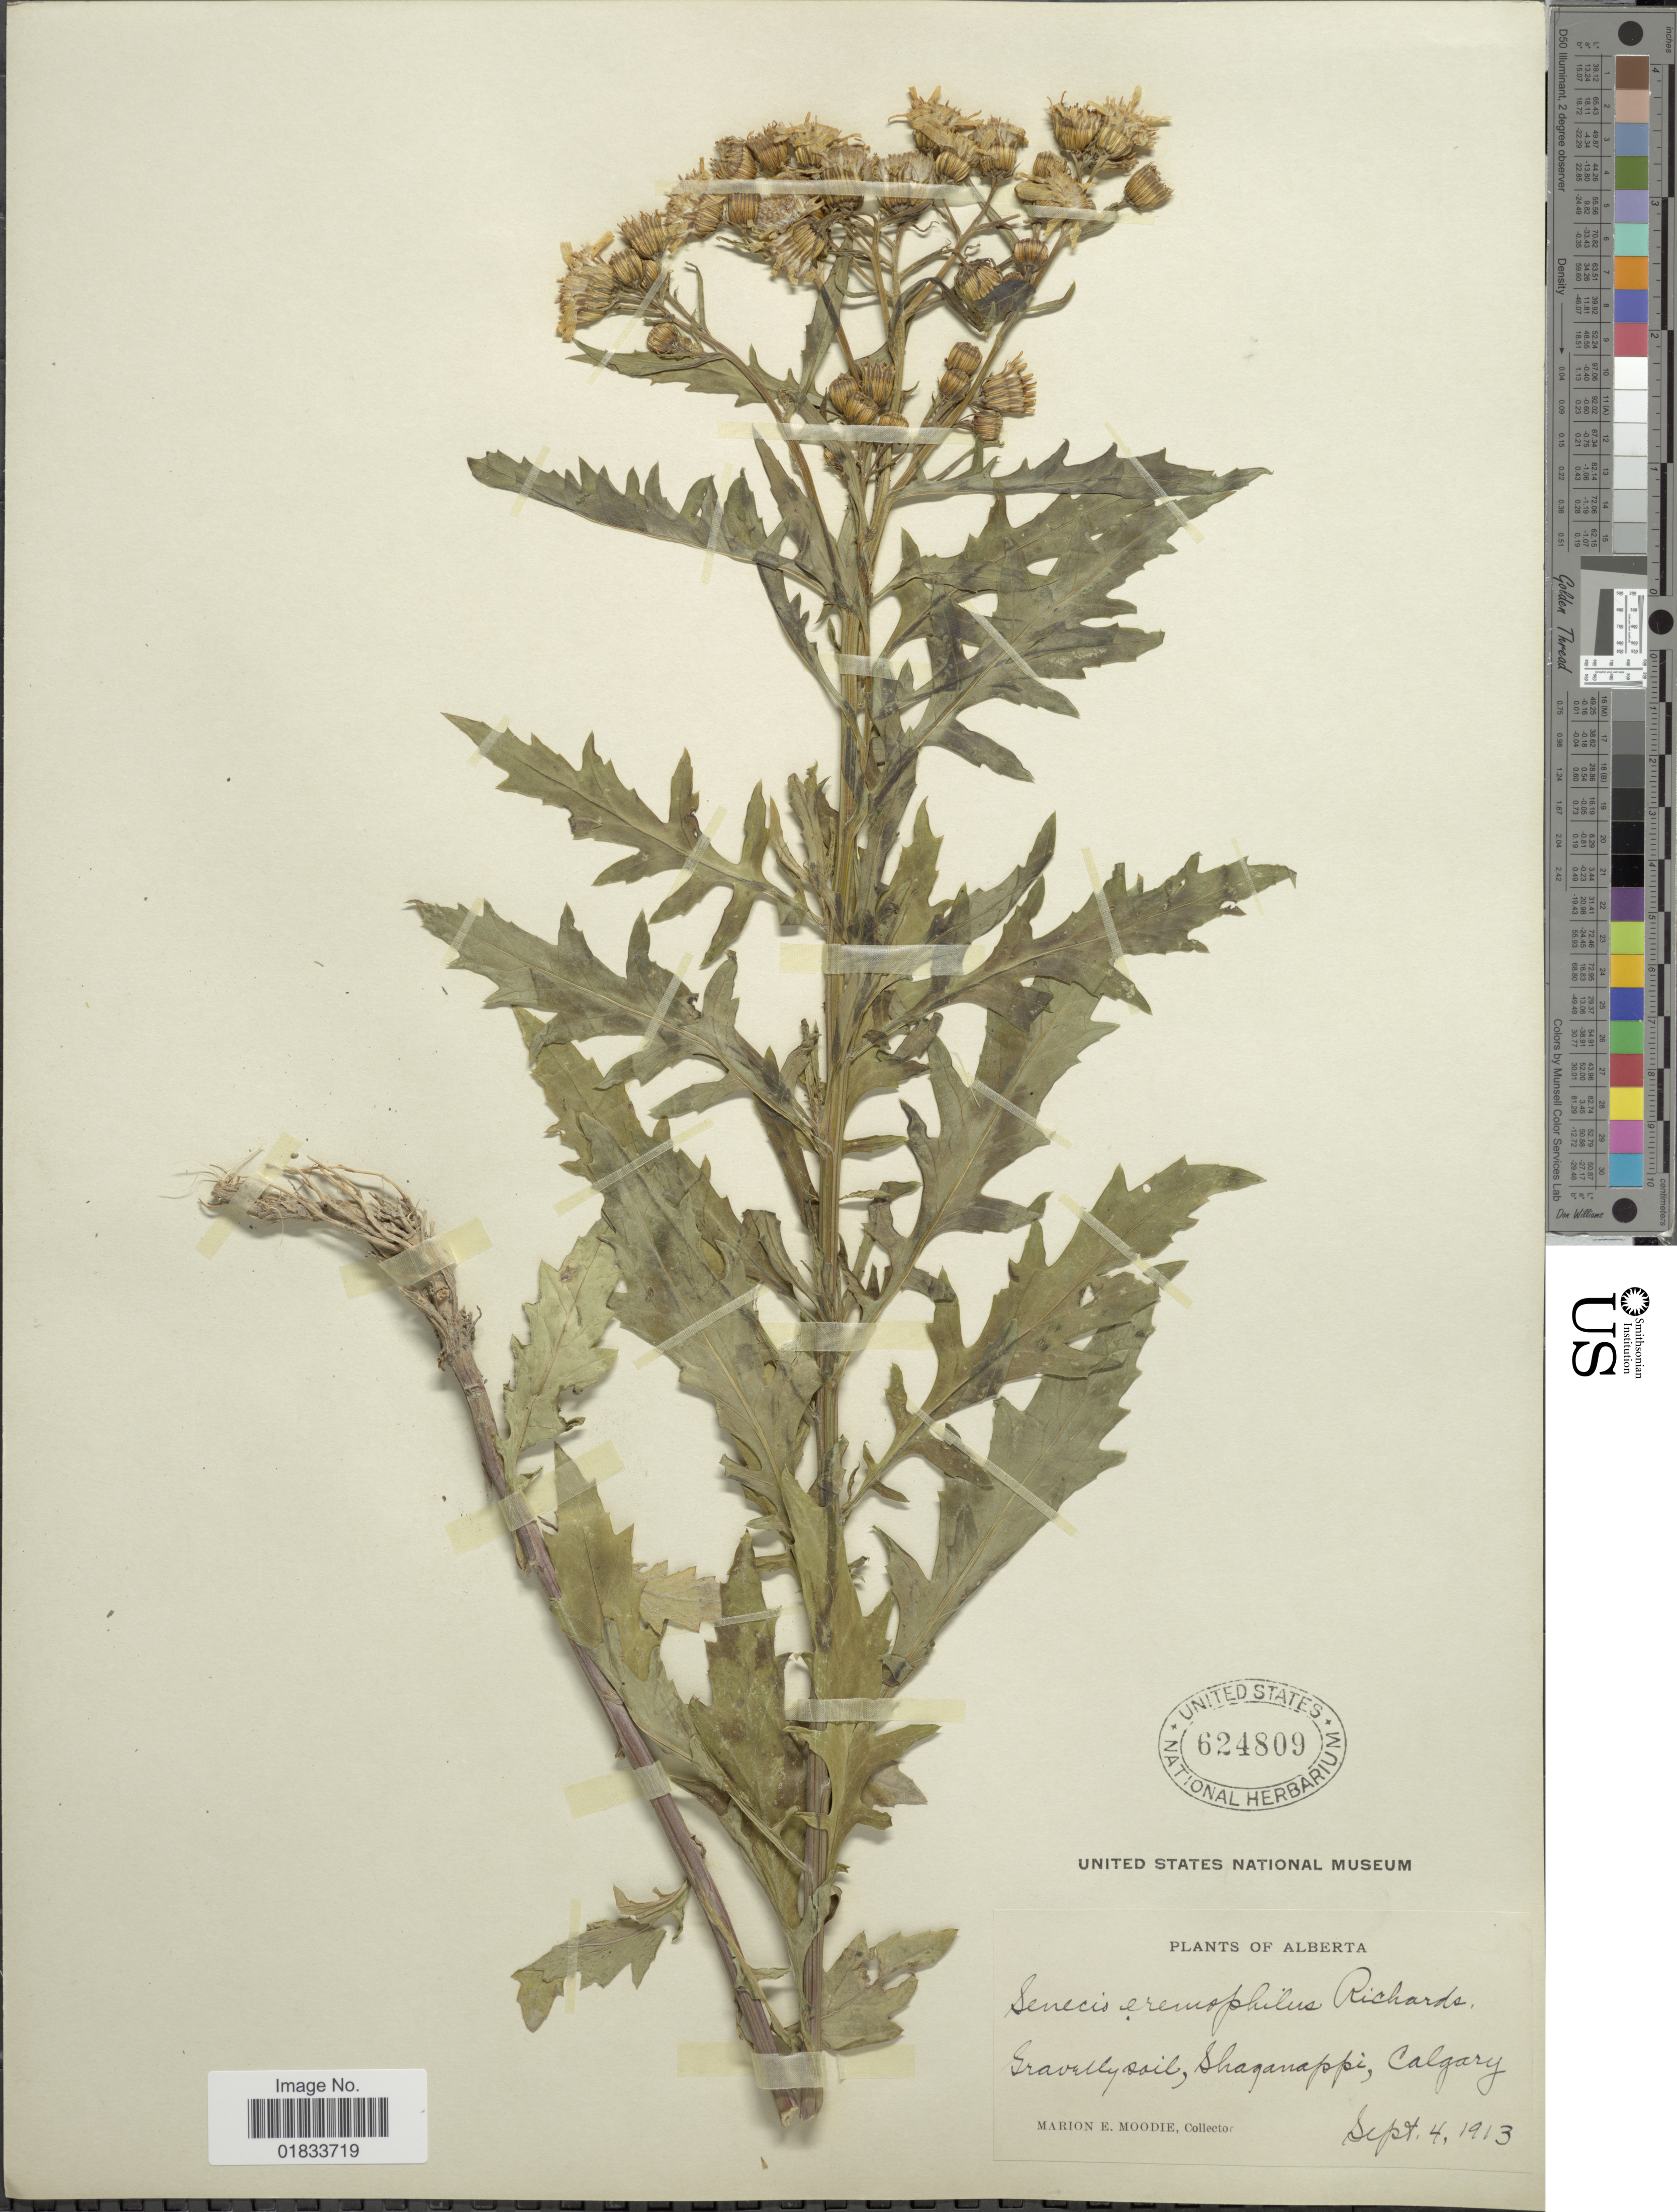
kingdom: Plantae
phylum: Tracheophyta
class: Magnoliopsida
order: Asterales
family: Asteraceae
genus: Senecio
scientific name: Senecio eremophilus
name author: Richardson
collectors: M. E. Moodie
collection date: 1913-09-04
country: Canada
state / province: Alberta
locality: Shaganappi, Calgary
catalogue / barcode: US 624809